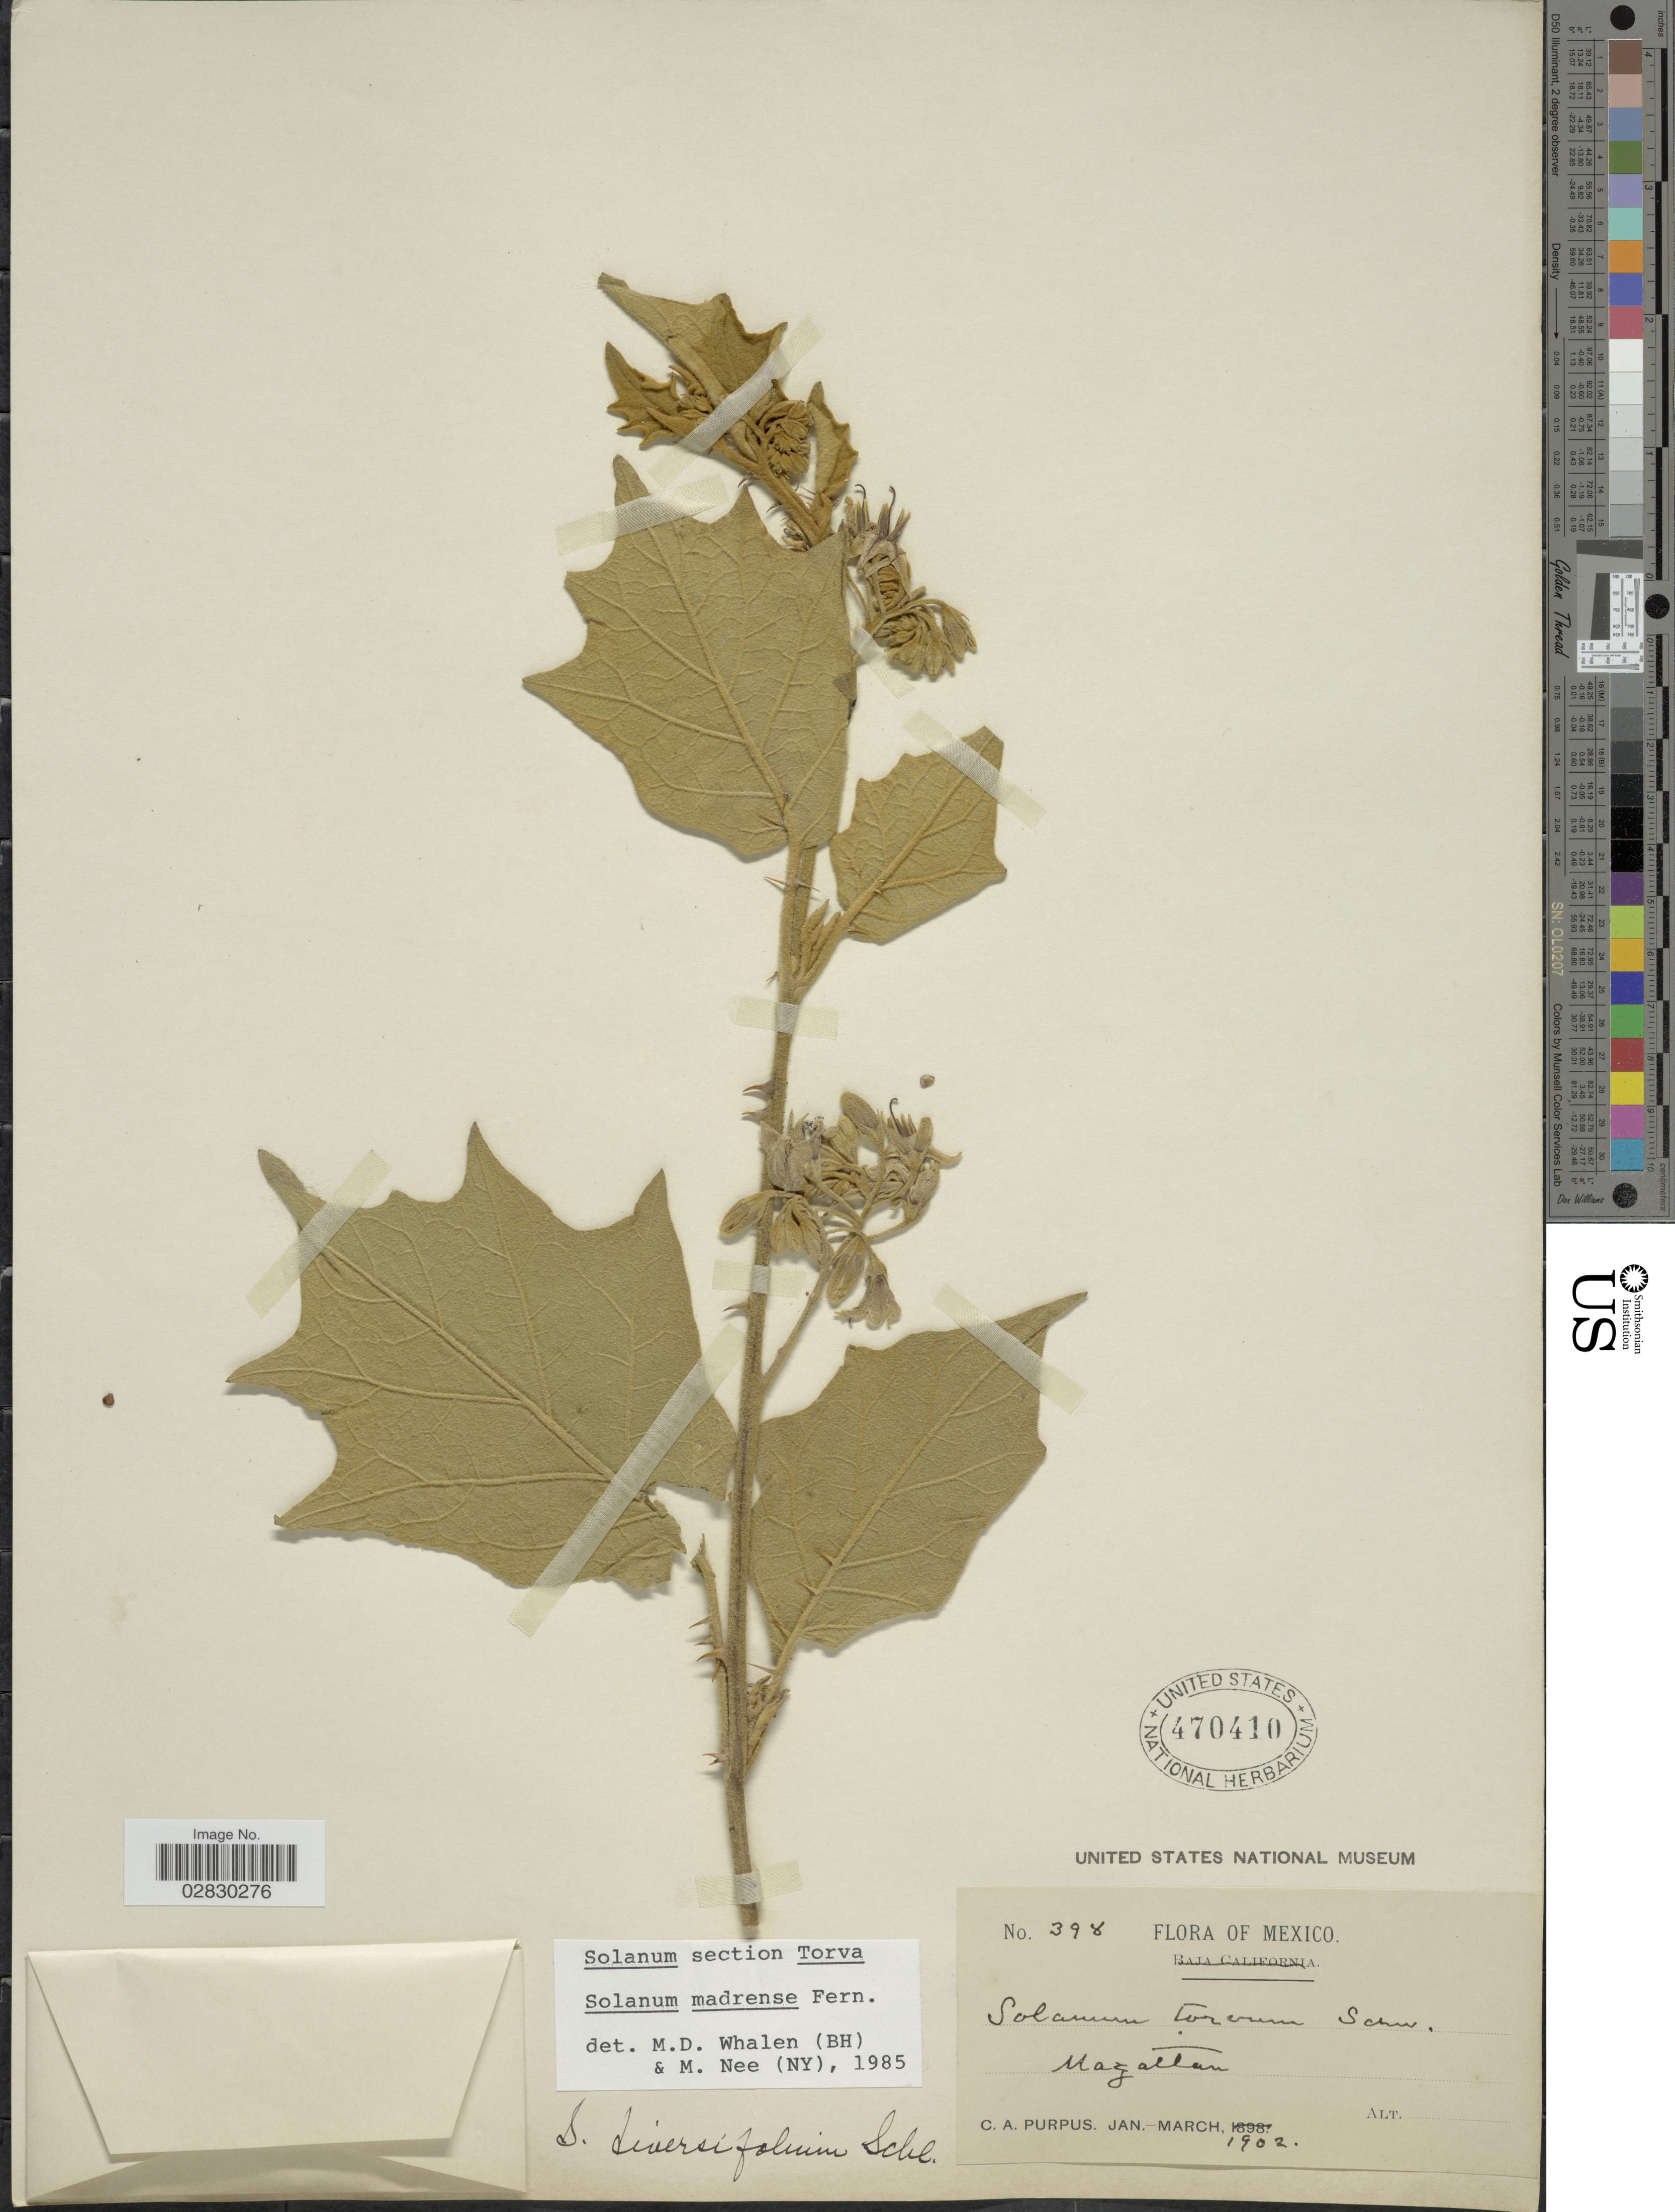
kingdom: Plantae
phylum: Tracheophyta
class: Magnoliopsida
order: Solanales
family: Solanaceae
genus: Solanum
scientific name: Solanum madrense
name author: Fernald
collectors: C. A. Purpus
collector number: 398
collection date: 1902-01/1902-03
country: Mexico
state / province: Sinaloa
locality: Mazatlan.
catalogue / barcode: US 470410